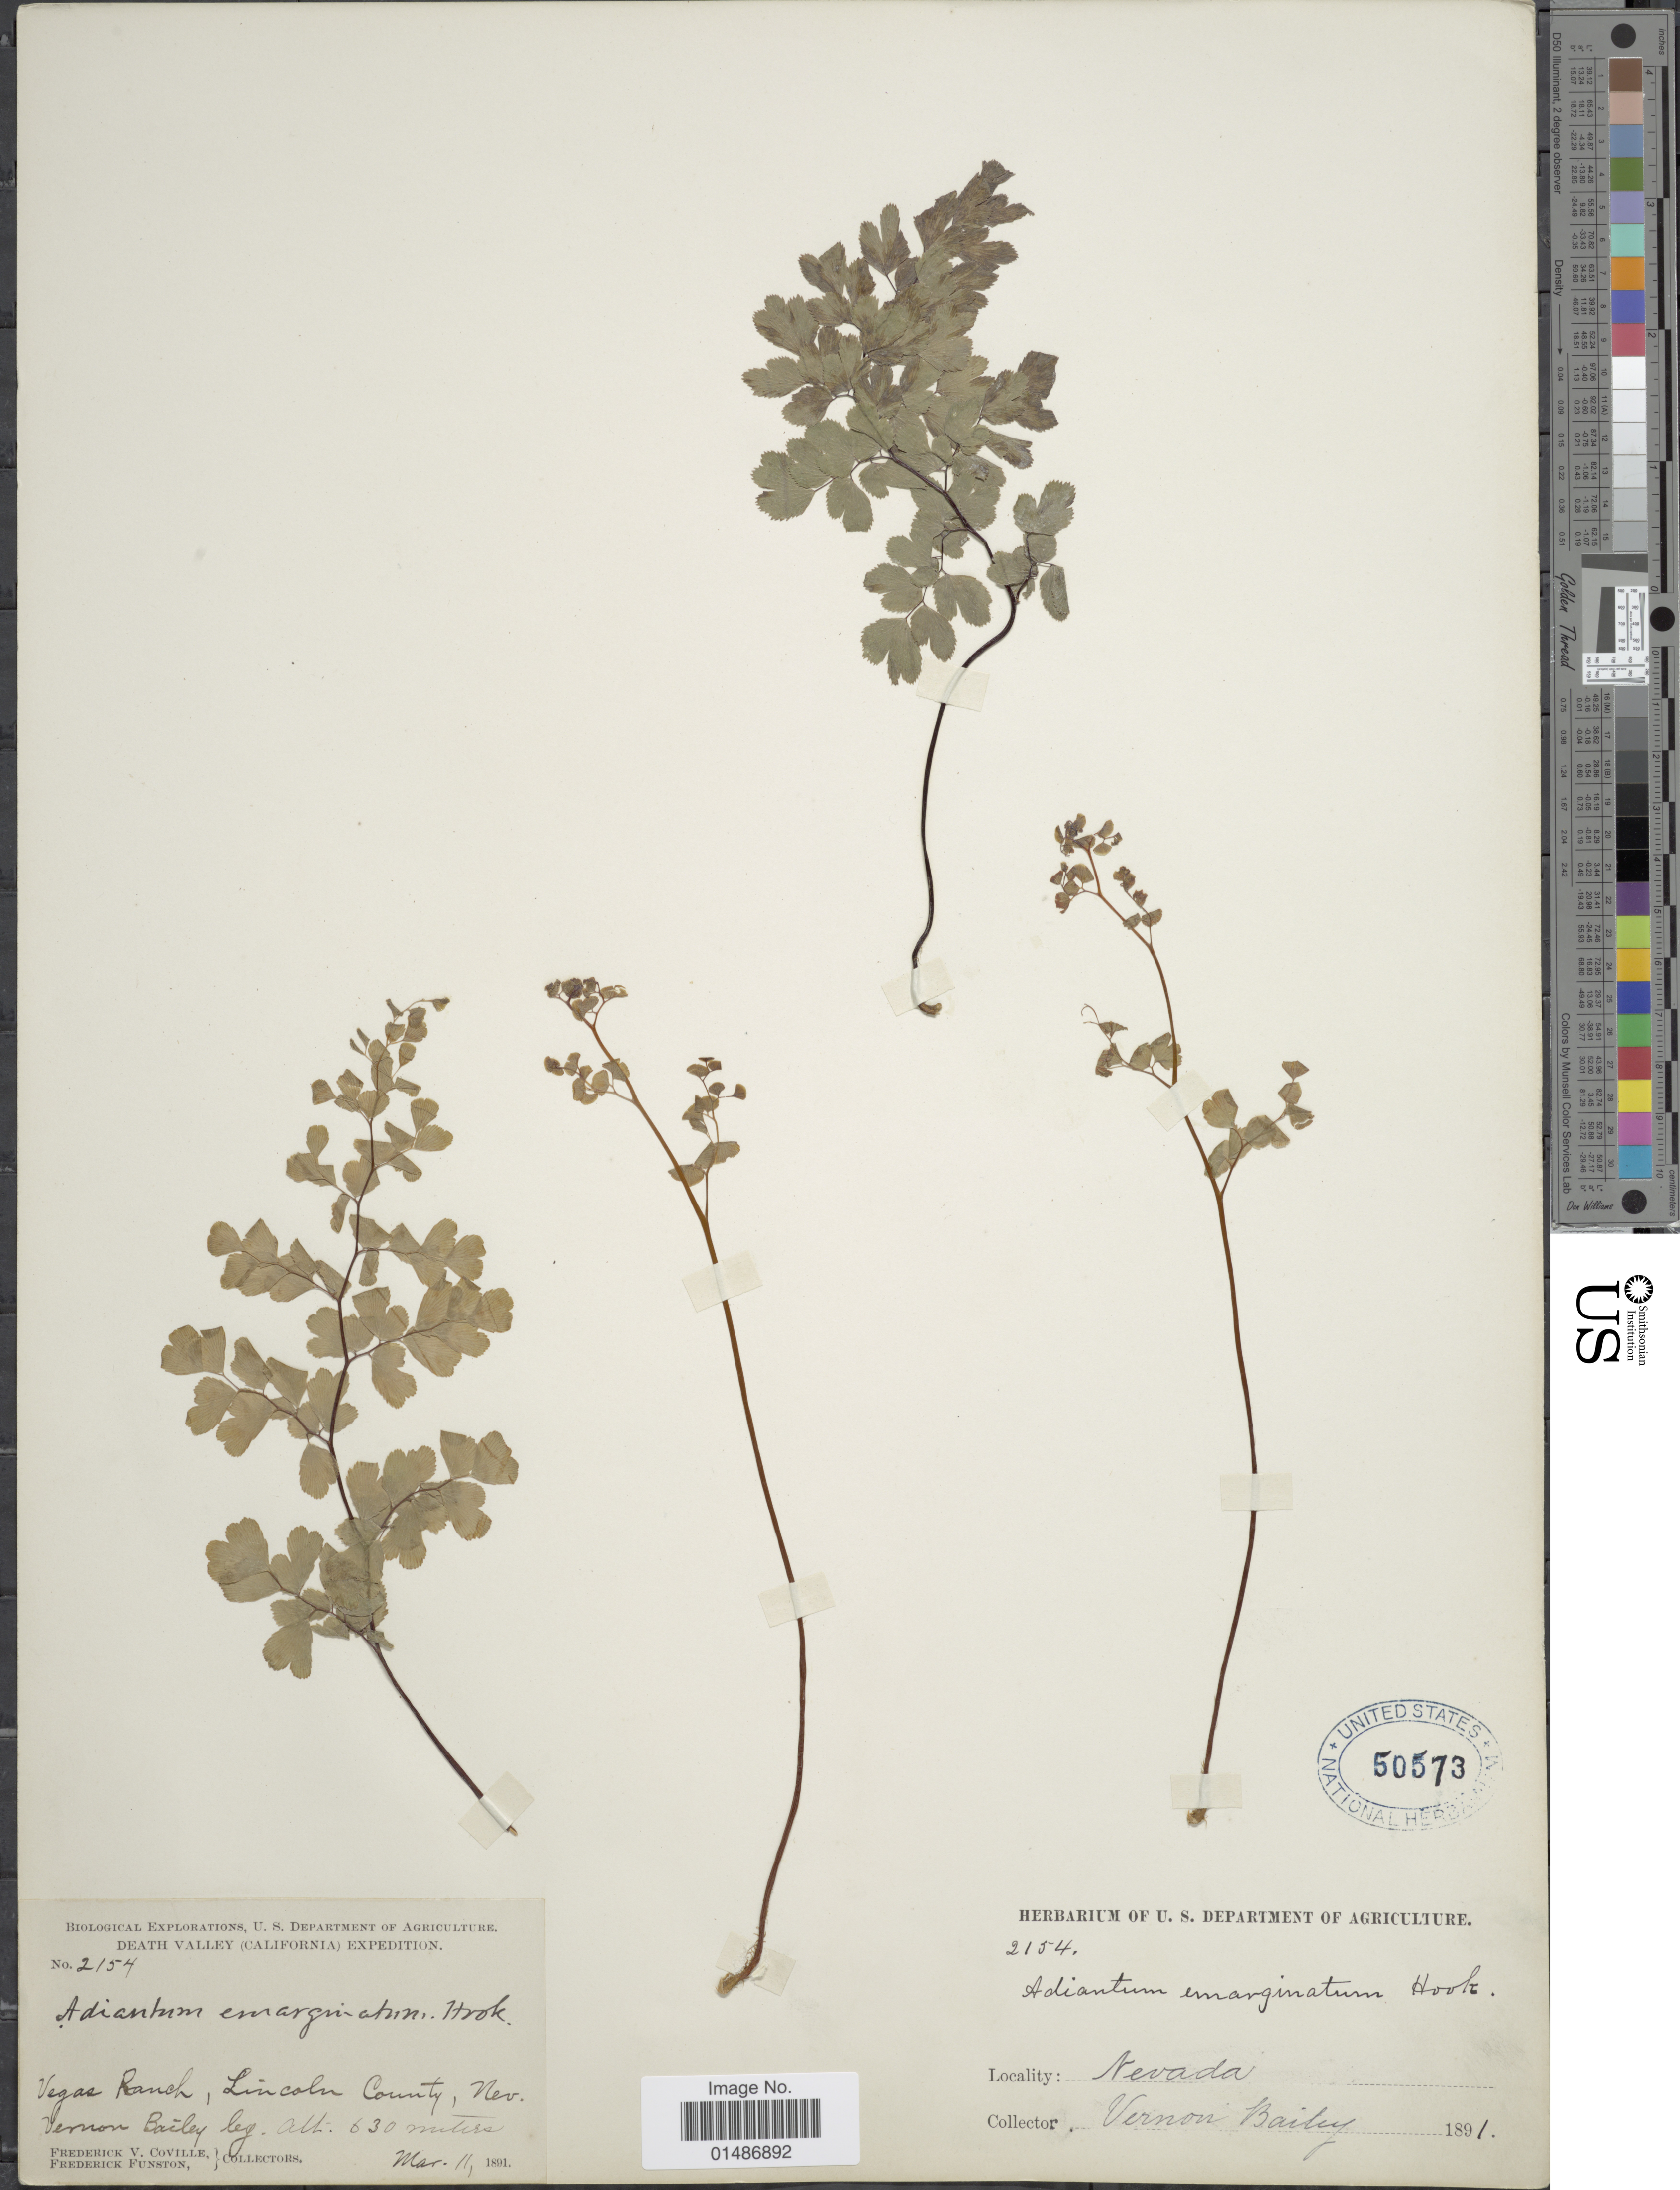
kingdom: Plantae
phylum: Tracheophyta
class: Polypodiopsida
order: Polypodiales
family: Pteridaceae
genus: Adiantum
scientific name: Adiantum capillus-veneris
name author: L.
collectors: V. O. Bailey, F. V. Coville & F. Funston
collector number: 2154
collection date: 1891-03-11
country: United States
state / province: Nevada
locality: Death Valley (California). Vegas Ranch, Lincoln County.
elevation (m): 630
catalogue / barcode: US 50573